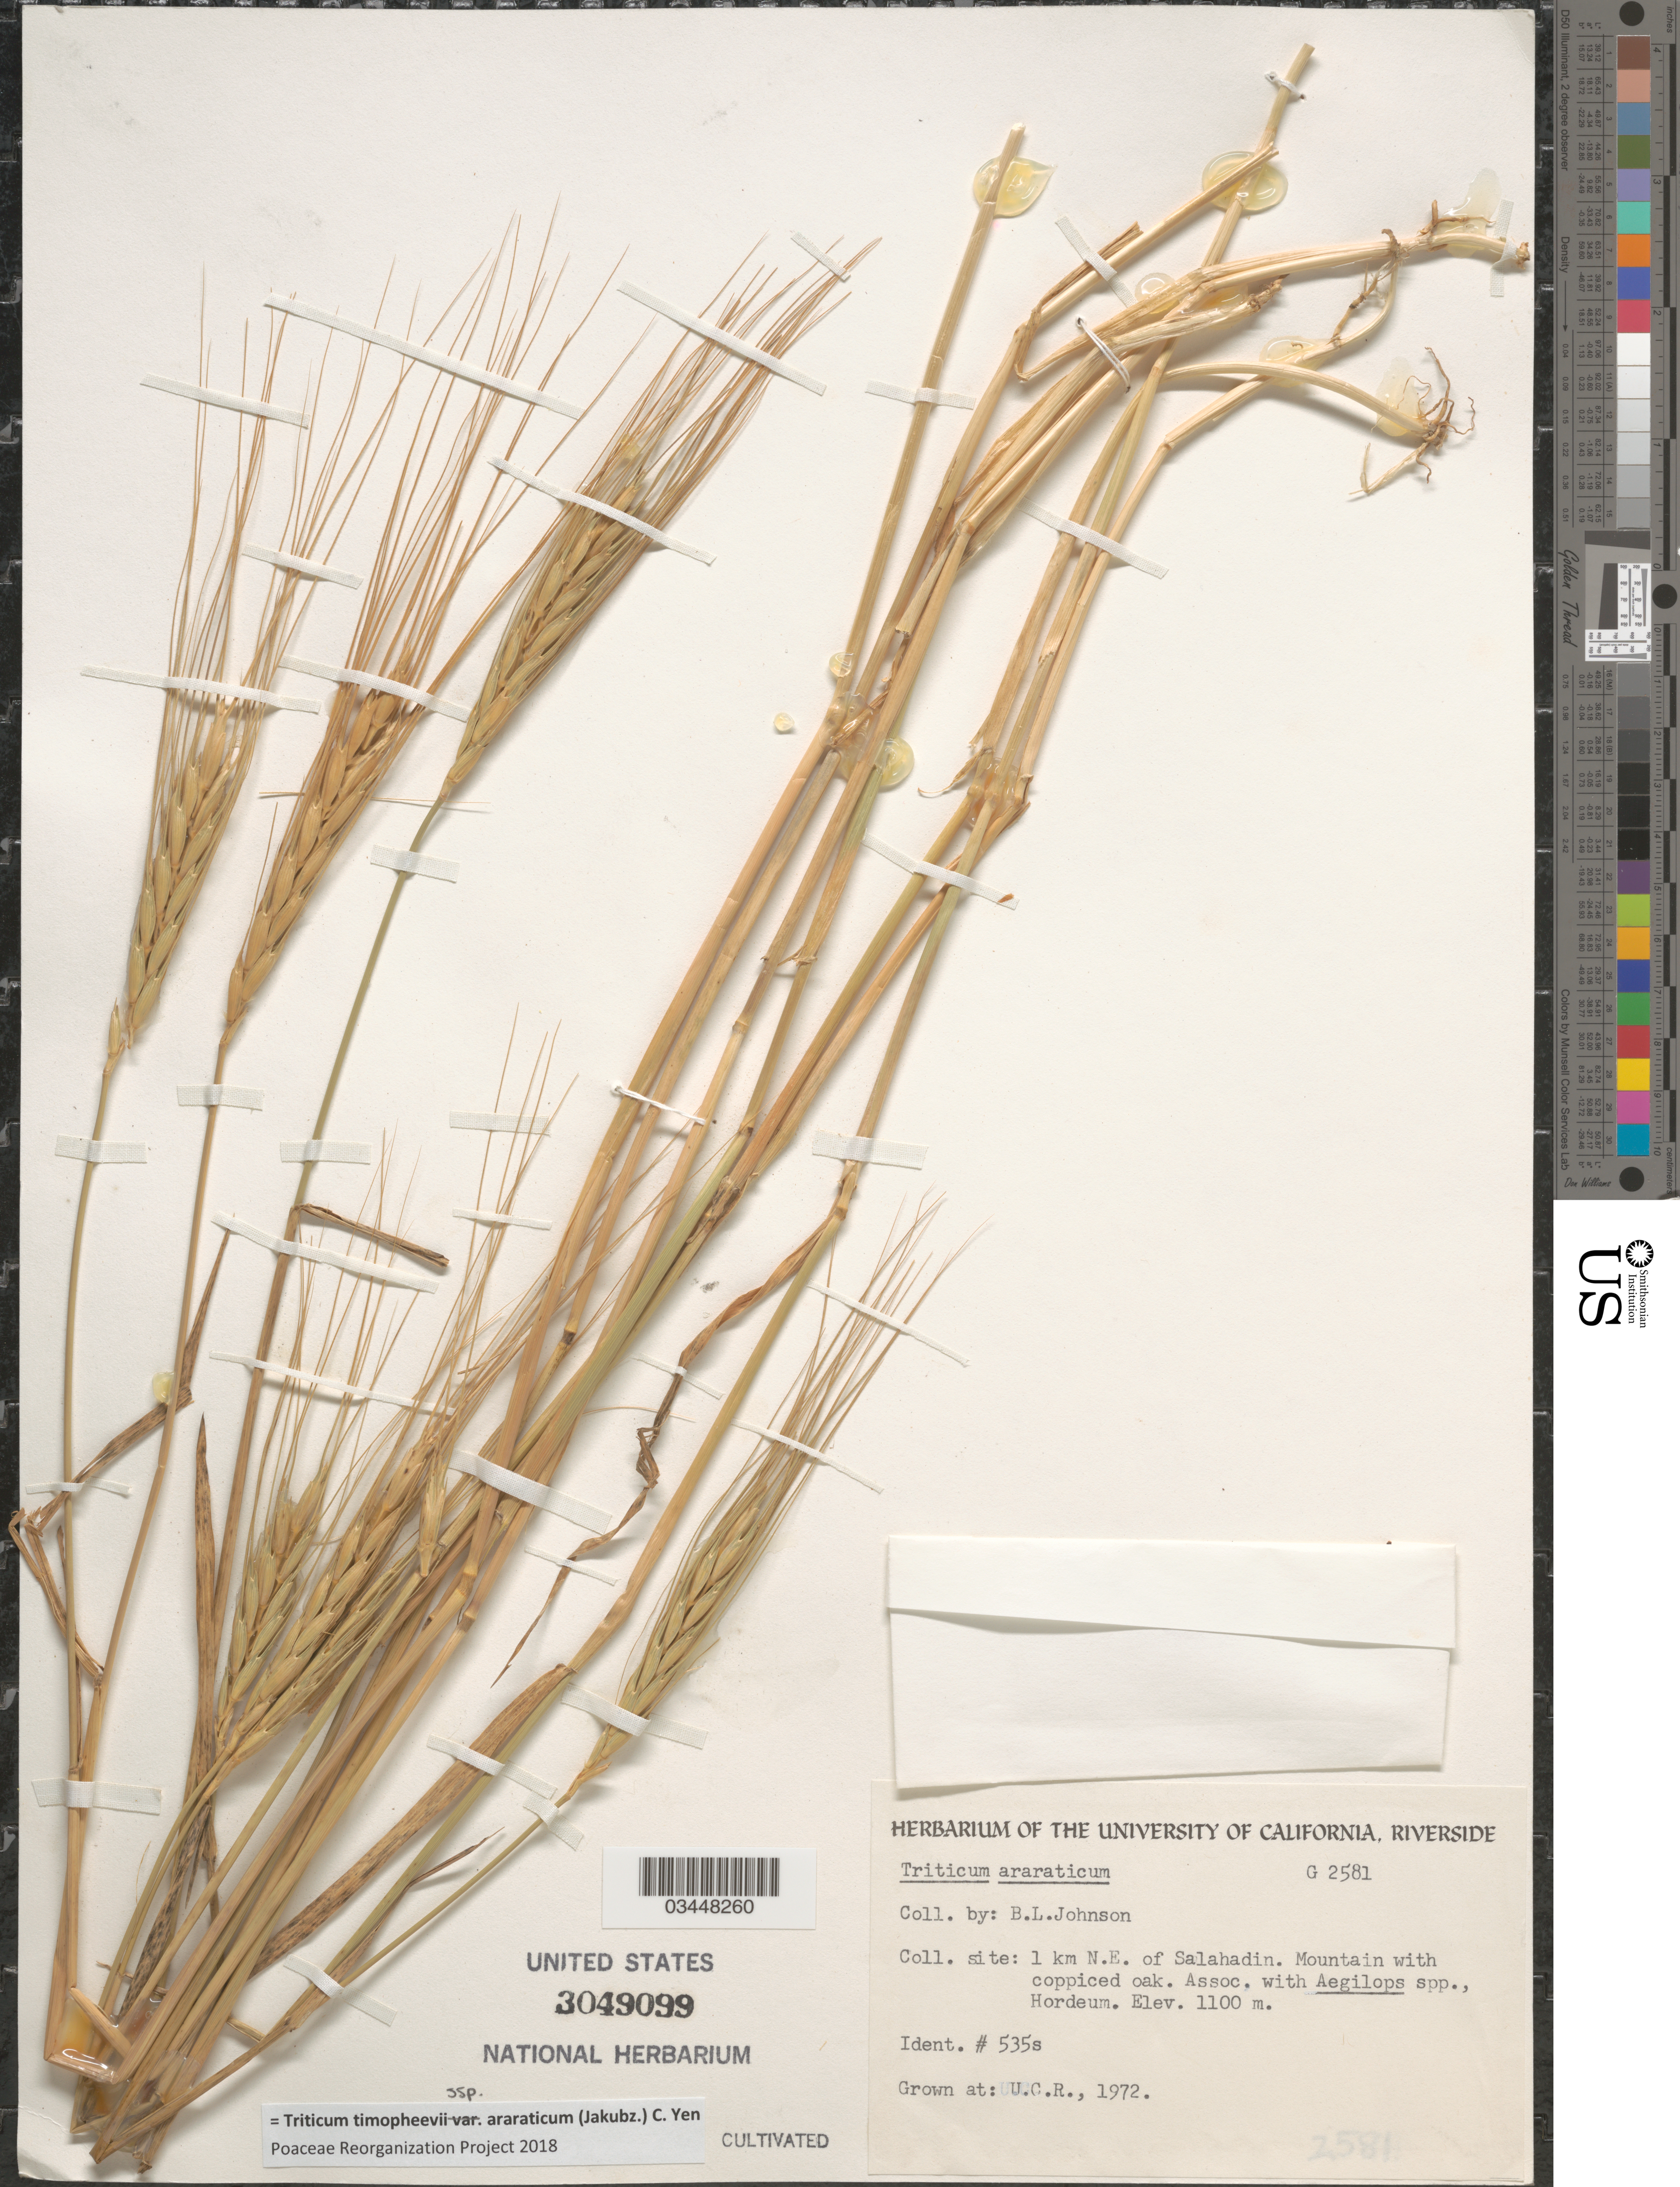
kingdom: Plantae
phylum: Tracheophyta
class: Liliopsida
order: Poales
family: Poaceae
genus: Triticum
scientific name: Triticum timopheevii subsp. araraticum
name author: (Jakubz.) C. Yen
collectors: ex herb. Univ. of California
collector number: G2581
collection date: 1972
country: United States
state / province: California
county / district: Riverside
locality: U.C.R.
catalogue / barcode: US 3049099